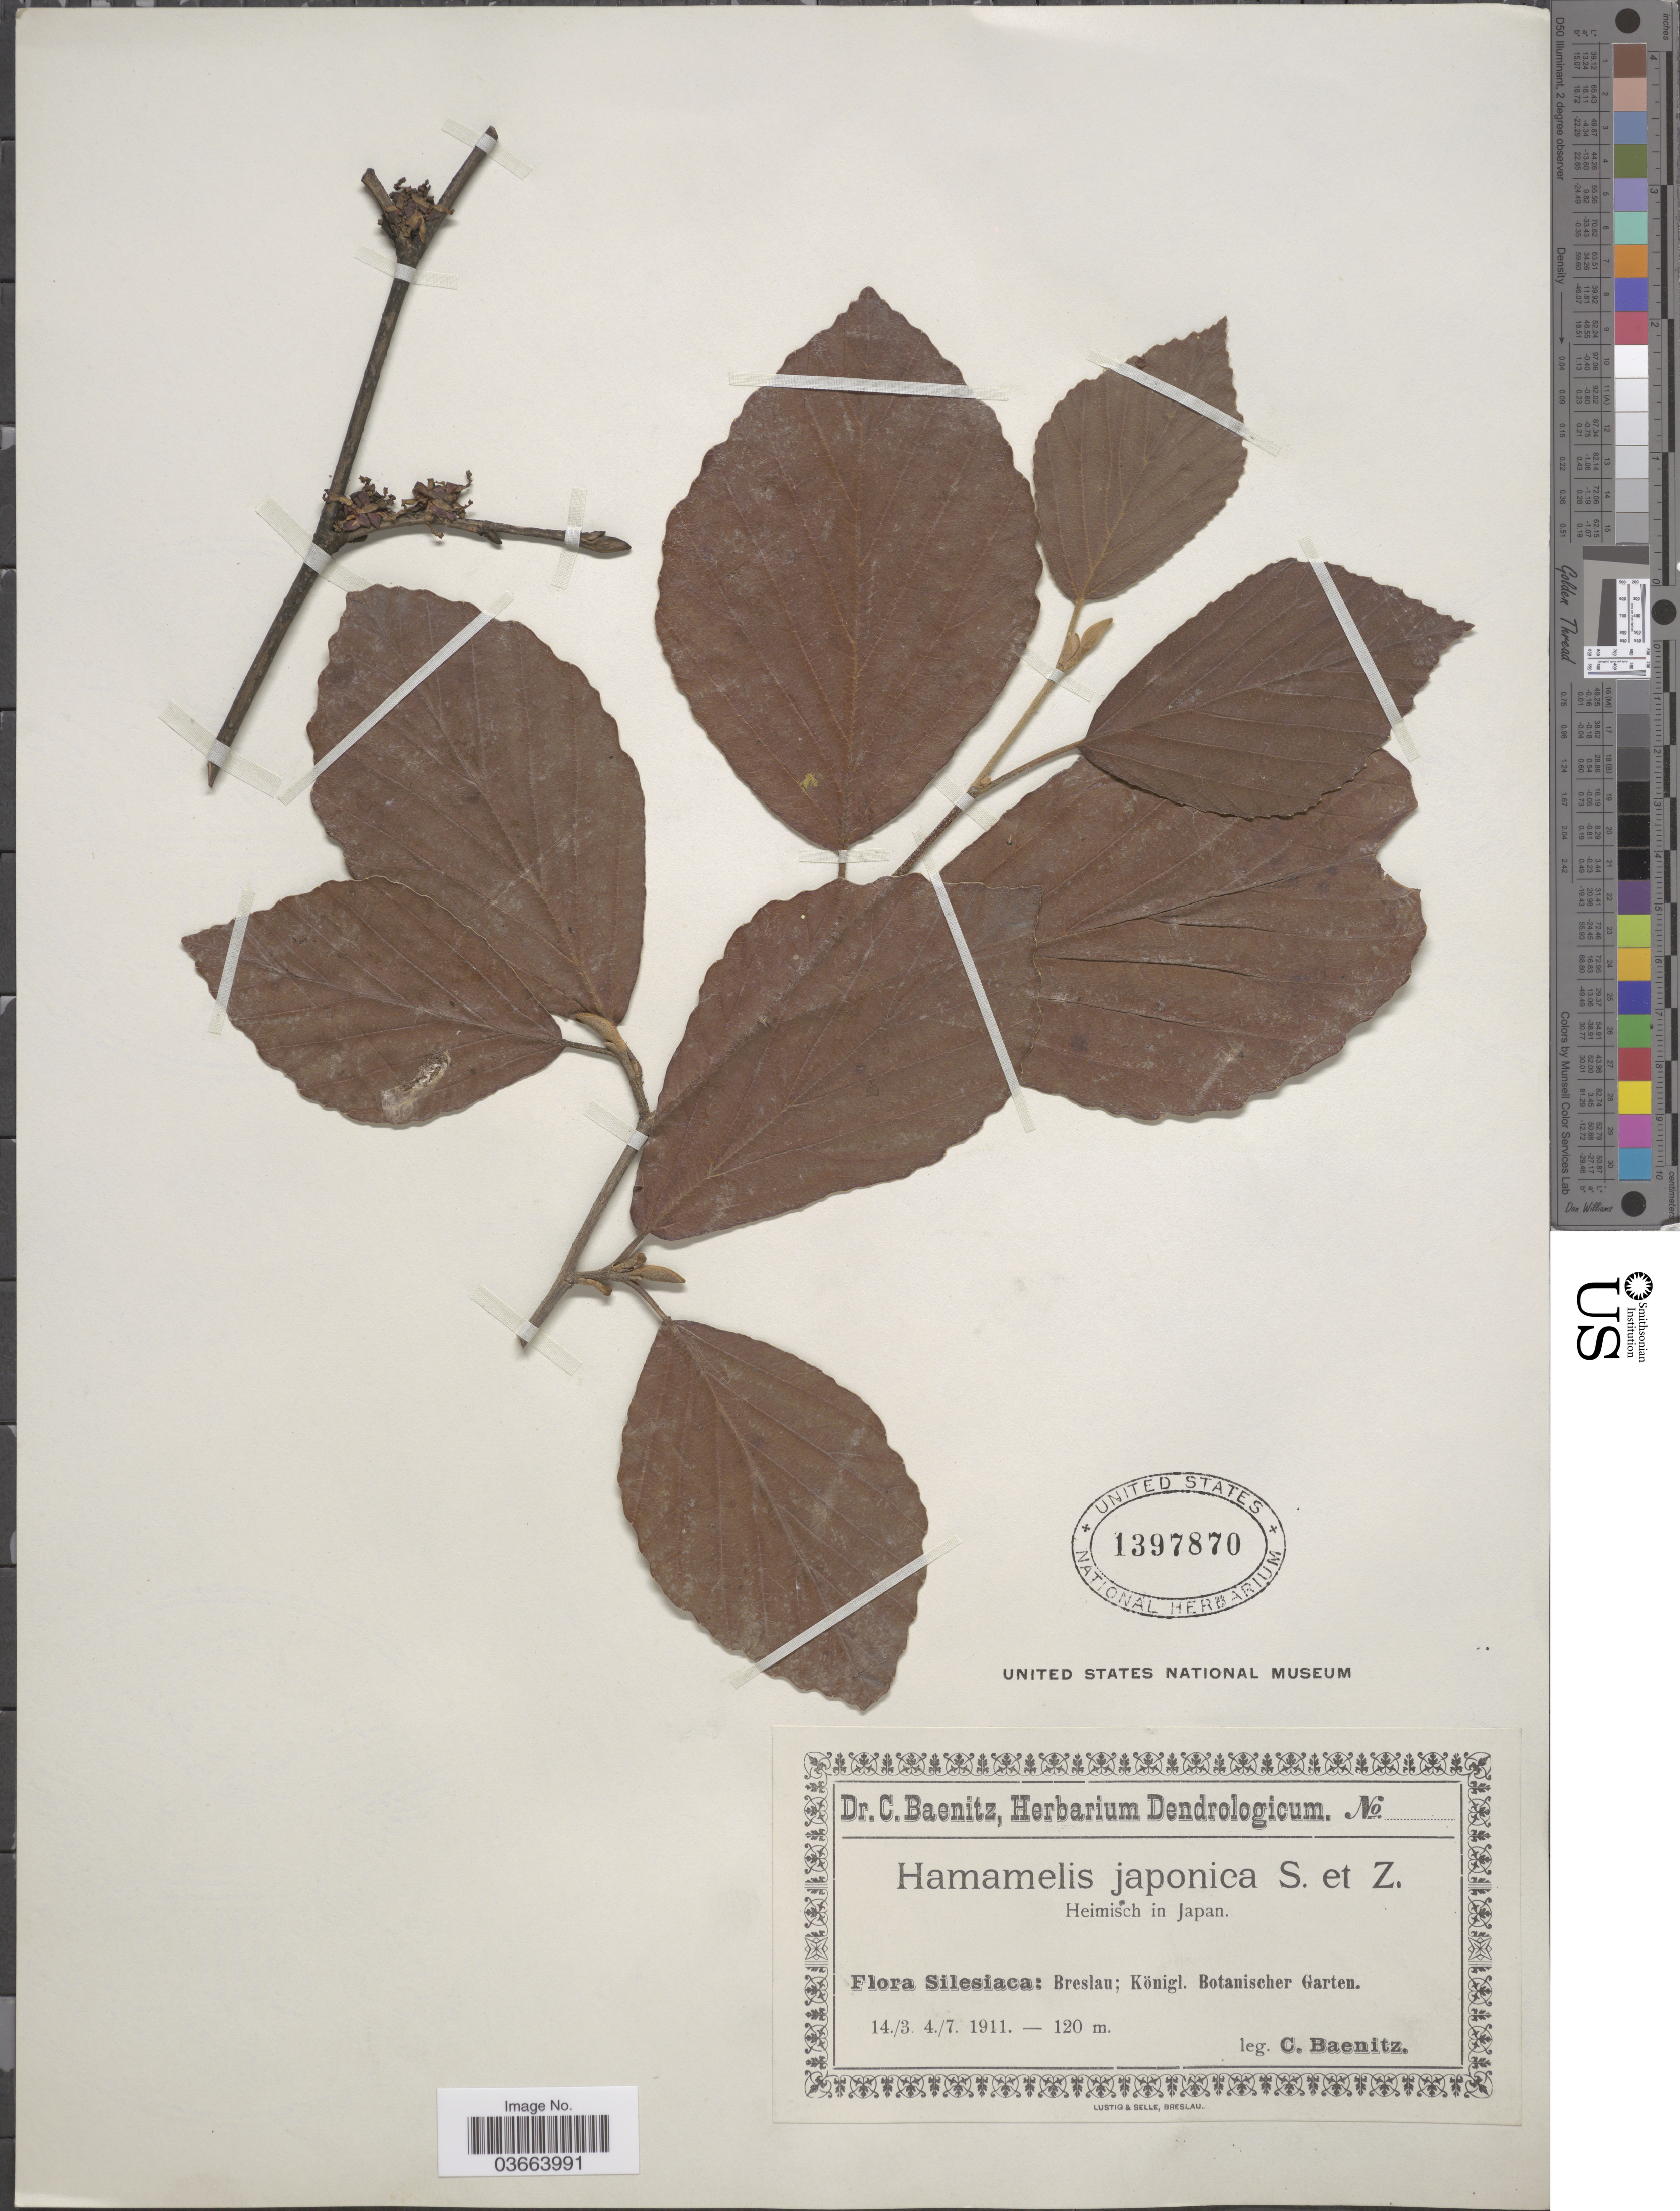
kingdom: Plantae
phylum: Tracheophyta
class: Magnoliopsida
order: Saxifragales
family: Hamamelidaceae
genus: Hamamelis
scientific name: Hamamelis japonica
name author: Siebold & Zucc.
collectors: C. G. Baenitz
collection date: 1911-03-14/1911-07-04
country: Japan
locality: Silesiaca: Breslau; Königl. Botanischer Garten.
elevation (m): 120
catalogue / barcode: US 1397870